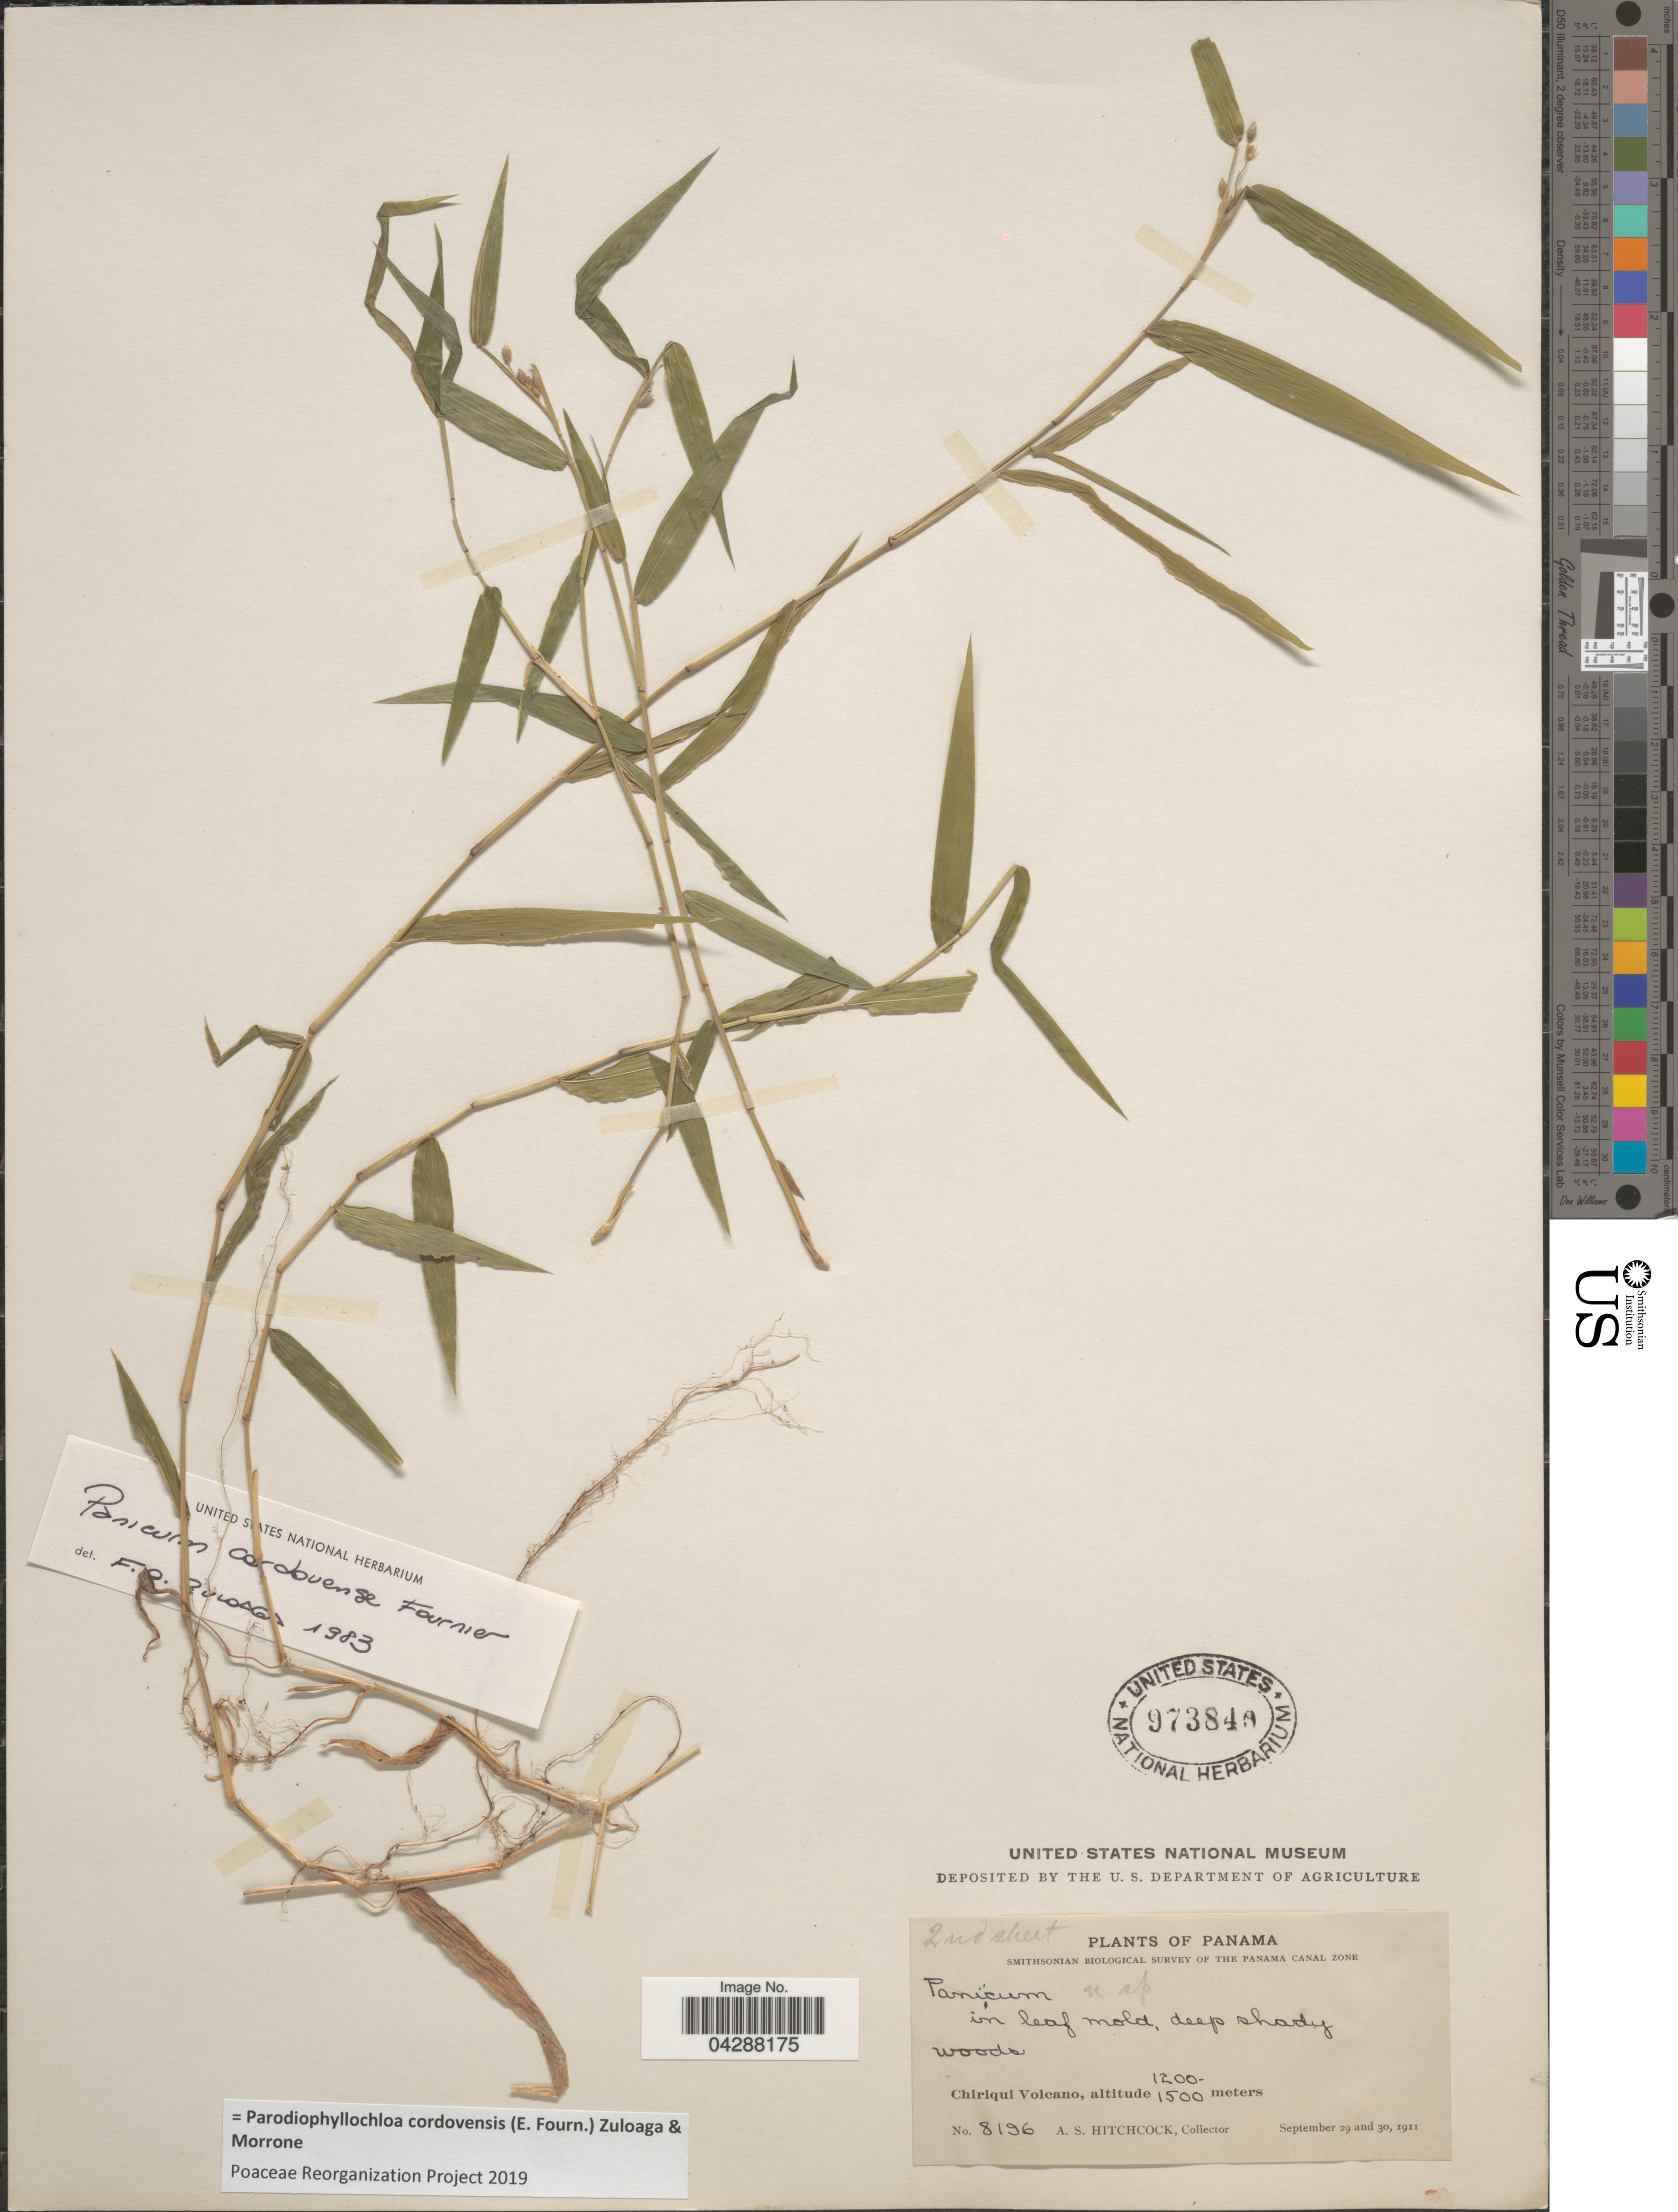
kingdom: Plantae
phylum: Tracheophyta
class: Liliopsida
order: Poales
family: Poaceae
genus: Parodiophyllochloa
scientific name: Parodiophyllochloa cordovensis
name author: (E. Fourn.) Zuloaga & Morrone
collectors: A. S. Hitchcock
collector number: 8196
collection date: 1911-09-29/1911-09-30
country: Panama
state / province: Chiriqui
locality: Smithsonian Biological Survey Of The Panama Canal Zone. Chiriqui Volcano.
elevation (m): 1200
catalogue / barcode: US 973840